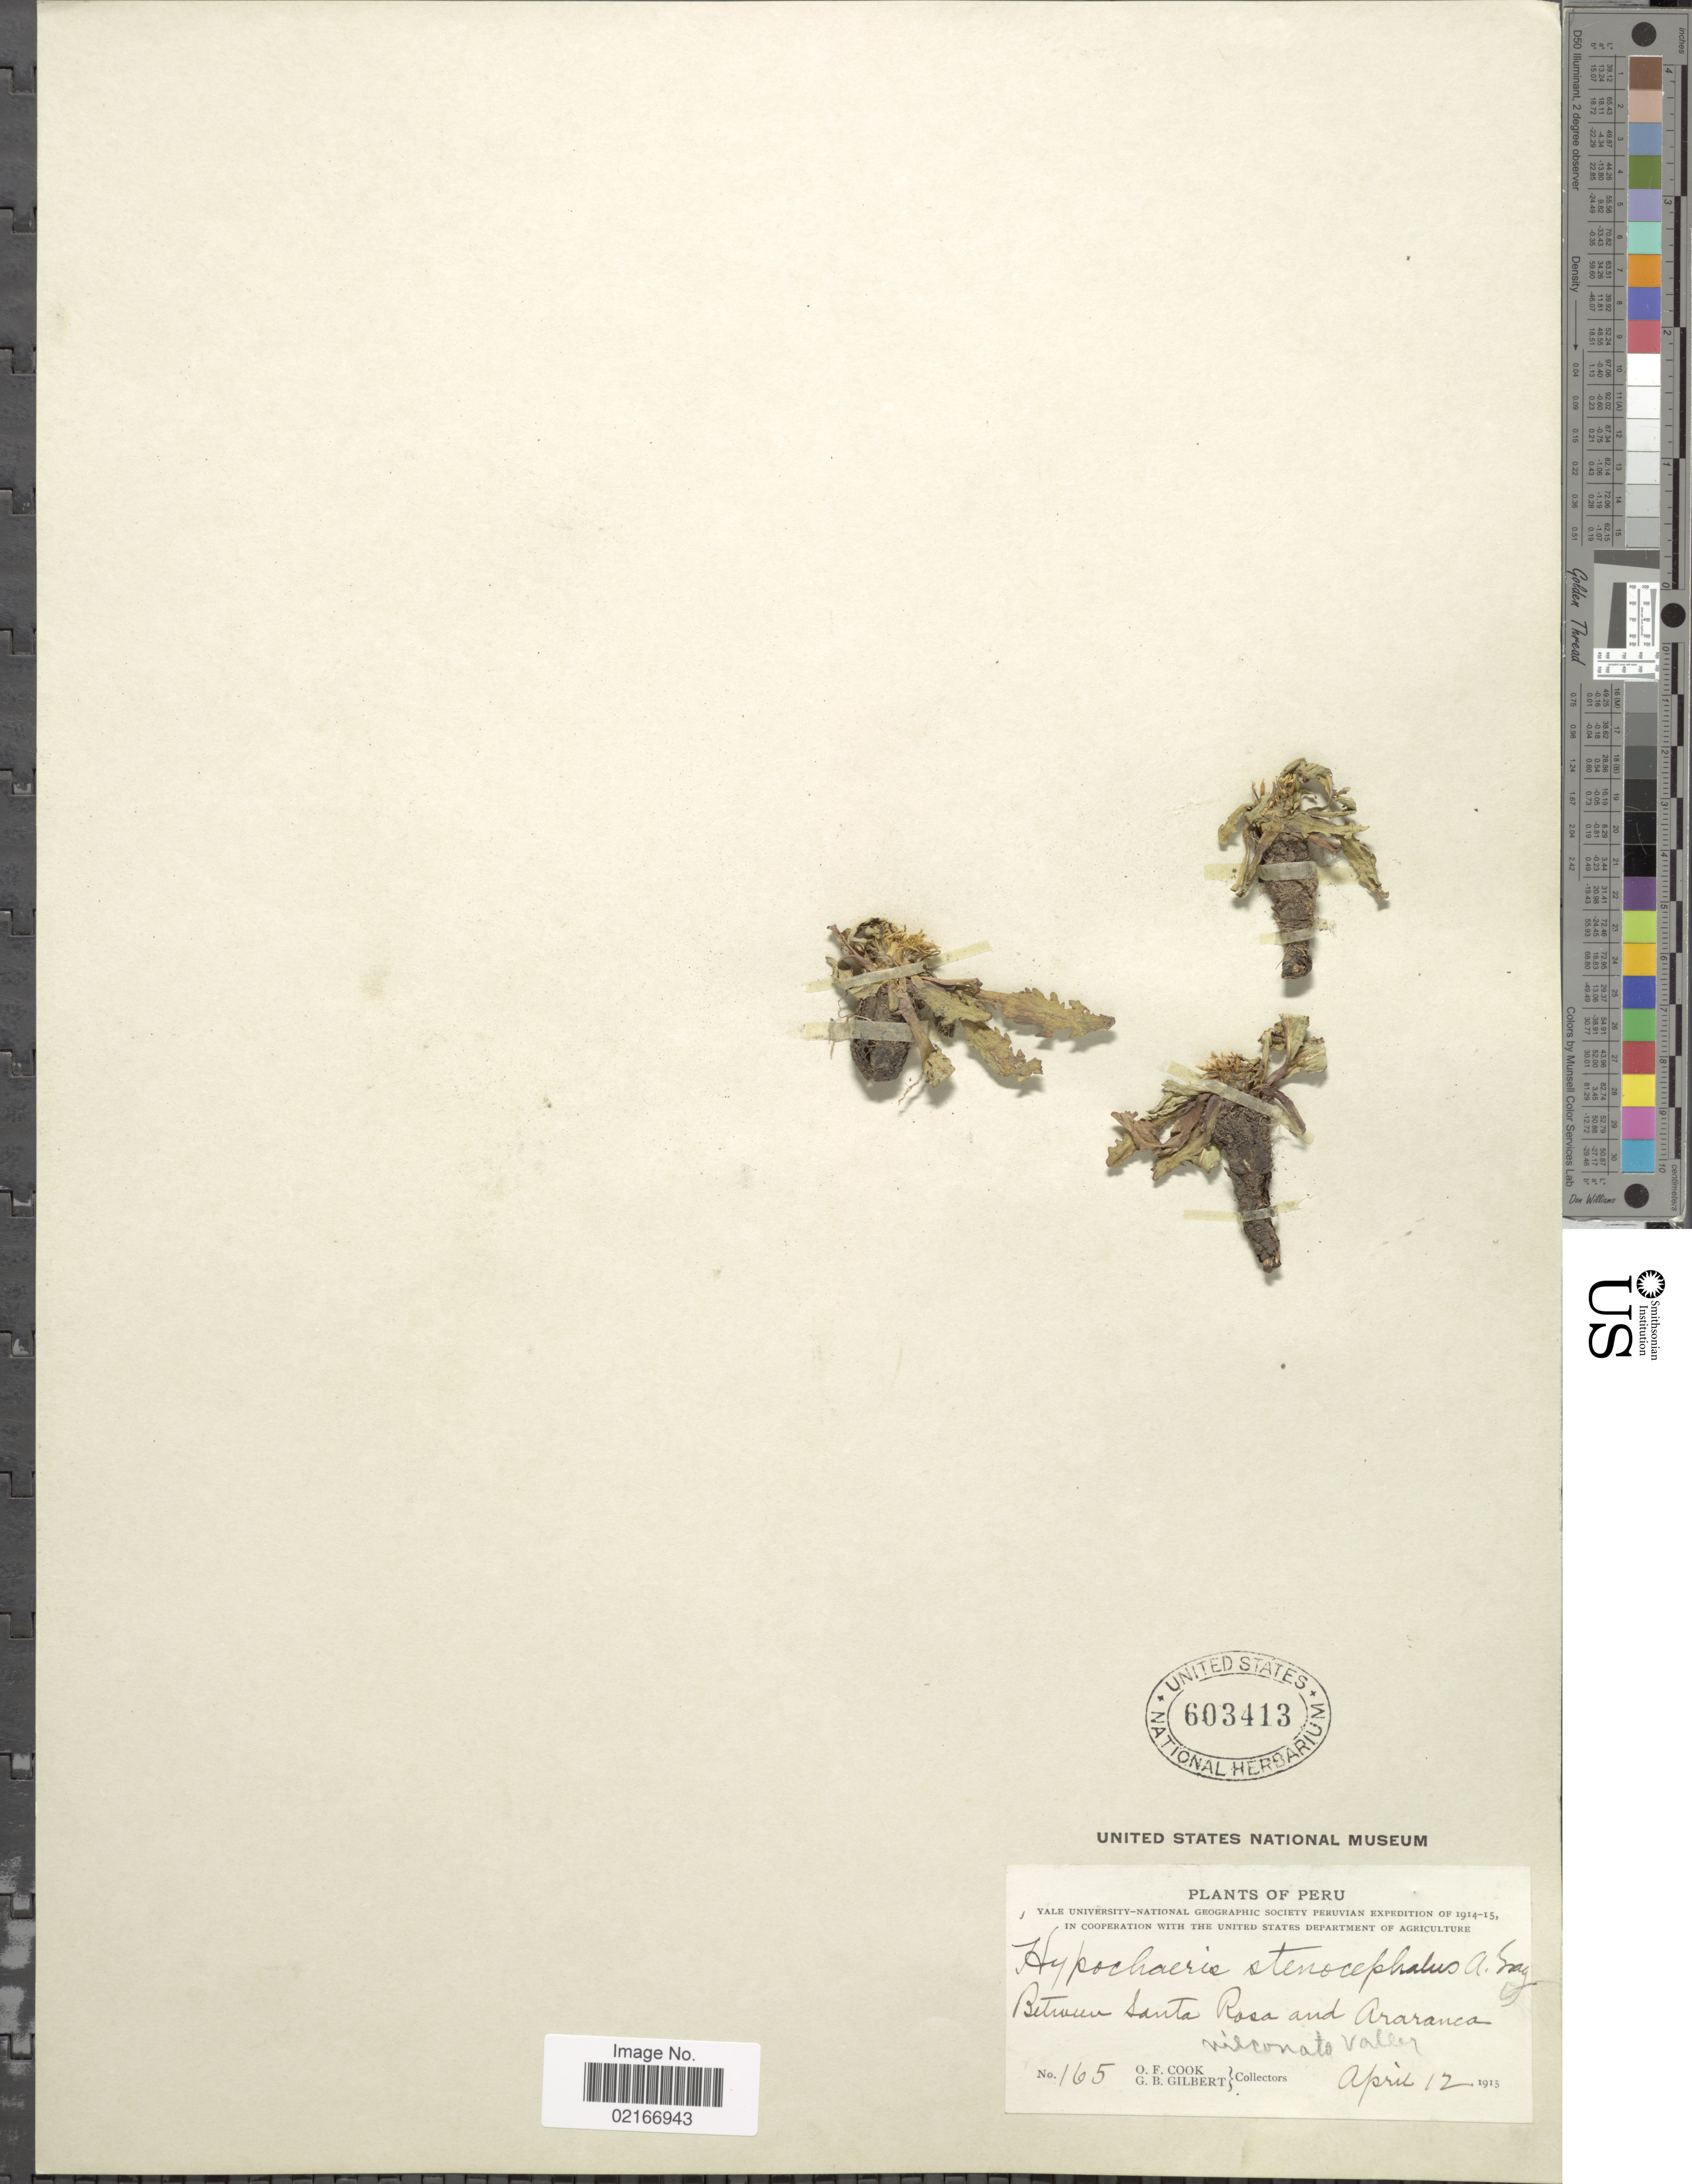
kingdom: Plantae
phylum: Tracheophyta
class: Magnoliopsida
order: Asterales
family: Asteraceae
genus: Hypochaeris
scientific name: Hypochaeris taraxacoides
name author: Ball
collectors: O. F. Cook & G. B. Gilbert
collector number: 165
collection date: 1915-04-12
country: Peru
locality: Between Santa Rosa and Araranca. Wilconato Valley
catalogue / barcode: US 603413